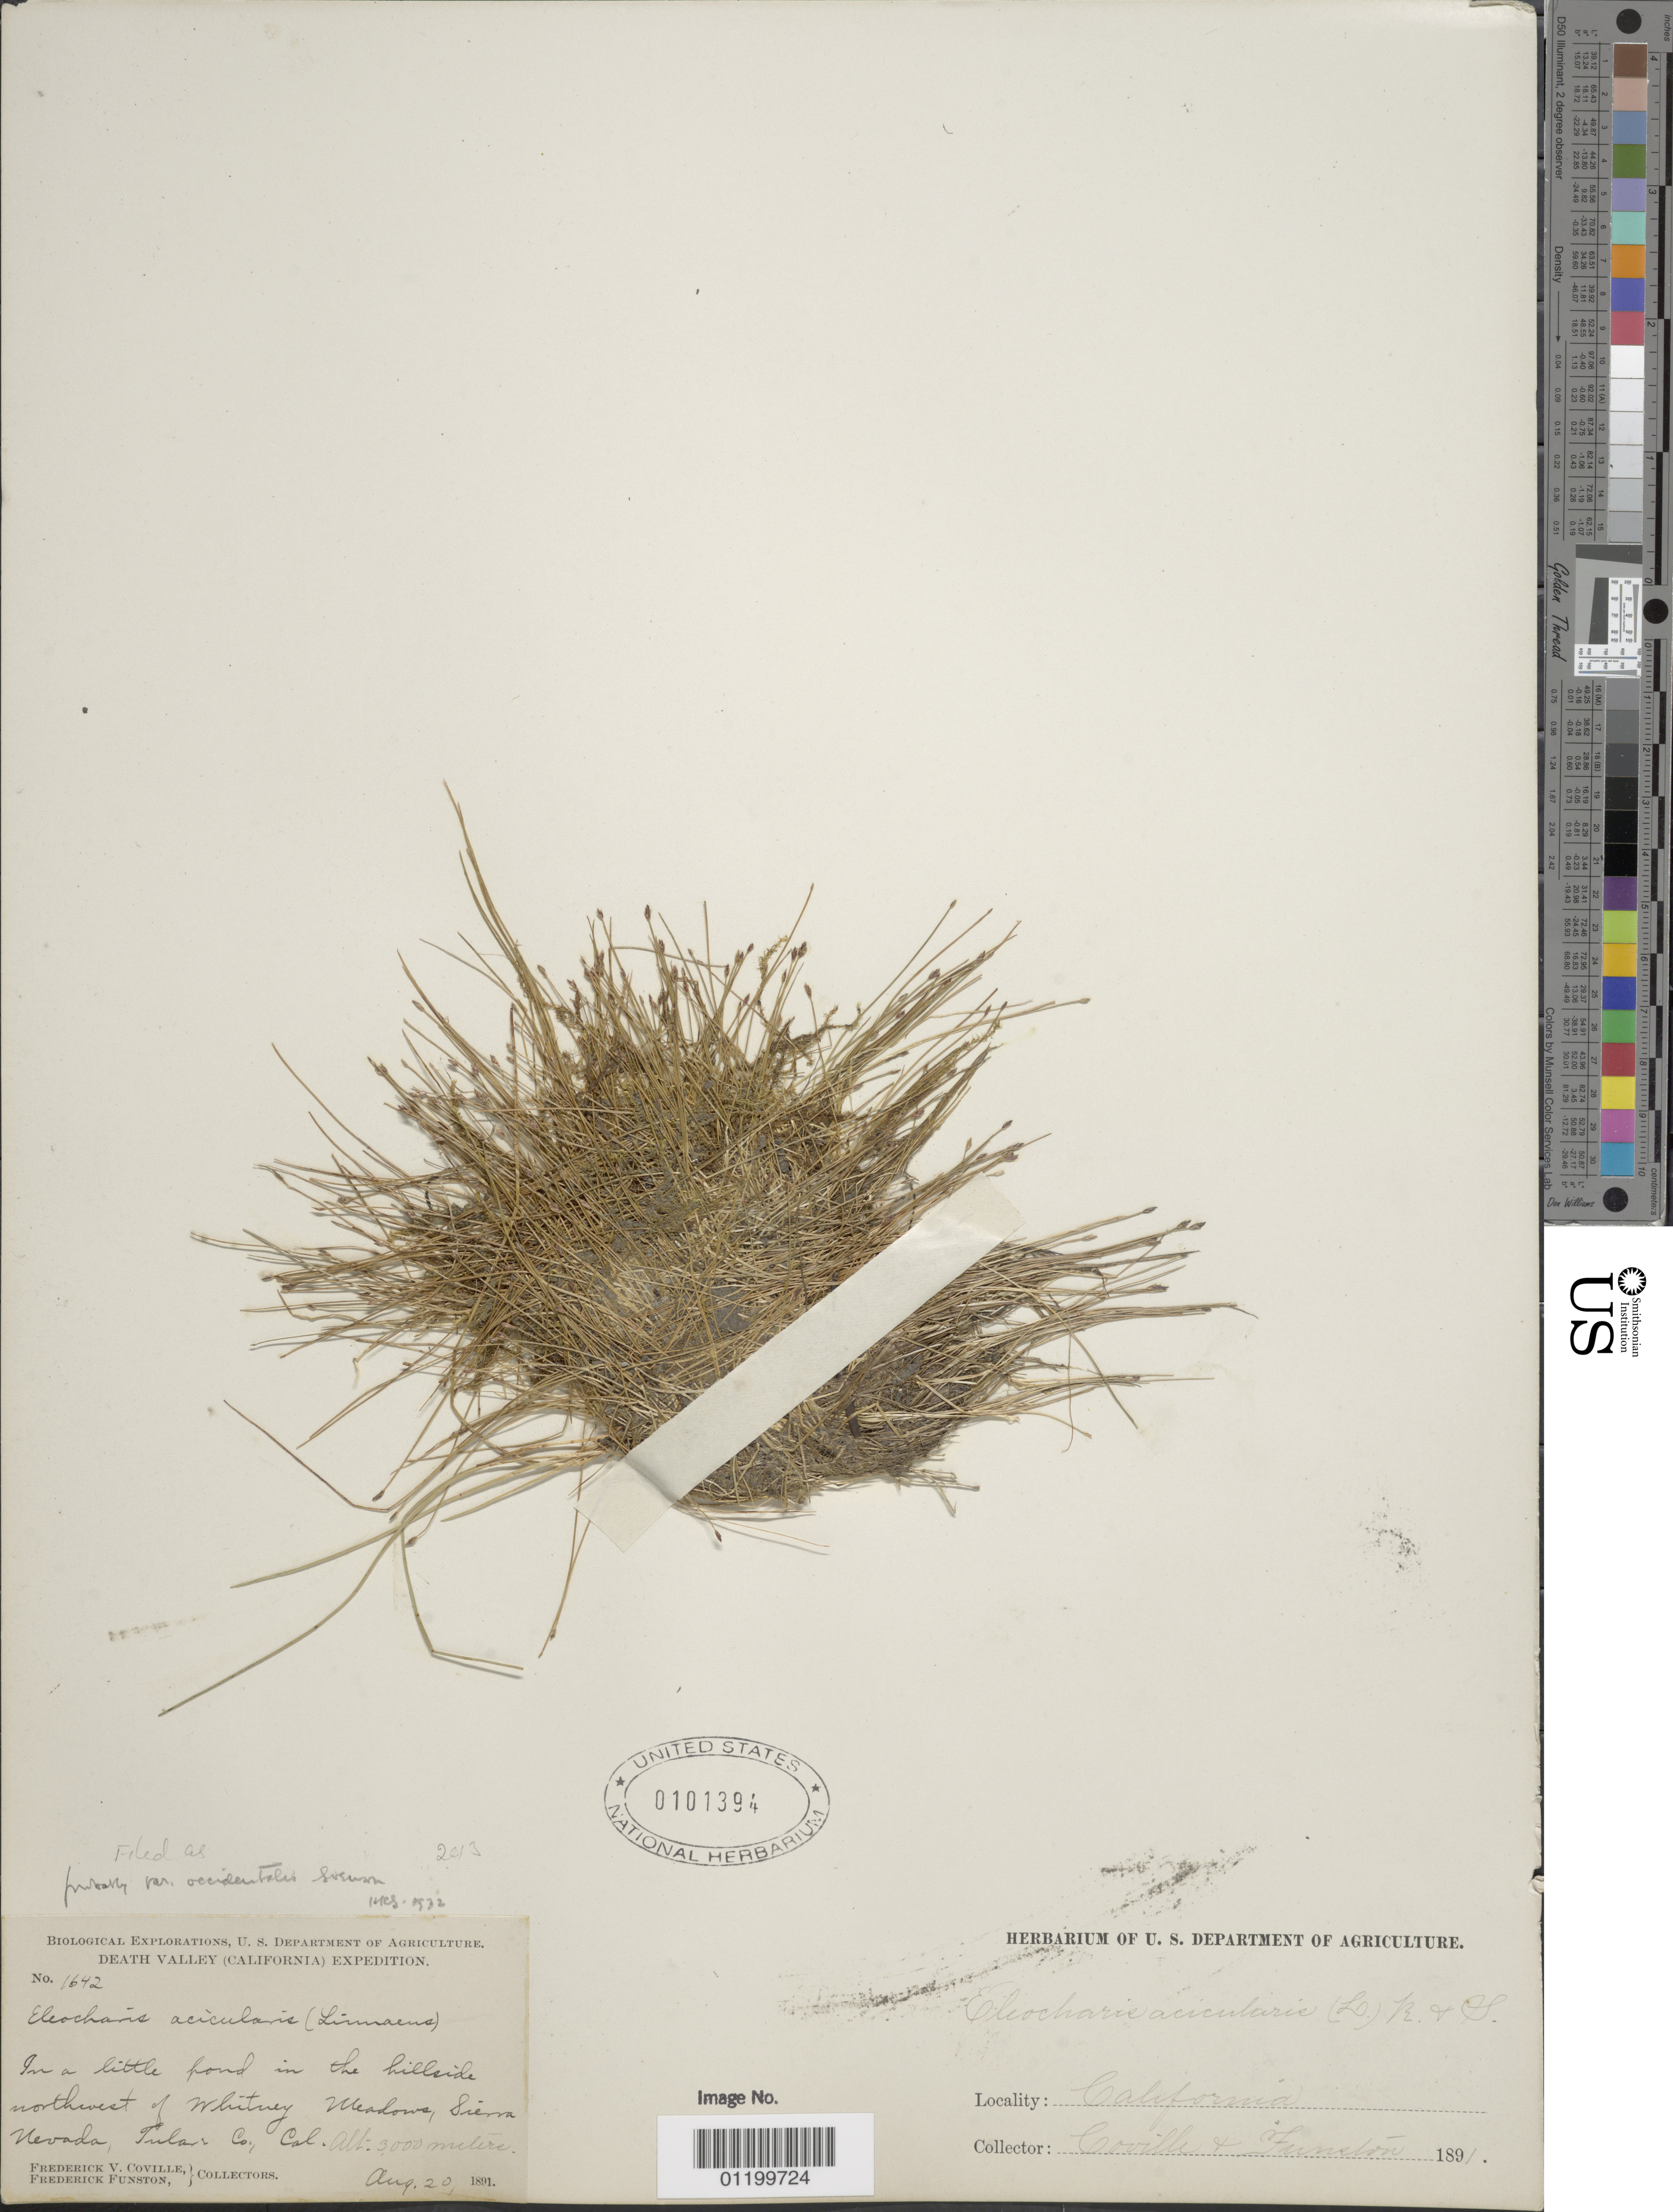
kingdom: Plantae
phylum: Tracheophyta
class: Liliopsida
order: Poales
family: Cyperaceae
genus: Eleocharis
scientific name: Eleocharis acicularis var. occidentalis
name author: Svenson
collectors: F. V. Coville & F. Funston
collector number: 1642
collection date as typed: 20 Aug 1891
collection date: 1891-08-20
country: United States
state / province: California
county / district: Tulare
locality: Northwest of Whitney Meadows, Sierra Nevada..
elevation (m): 3000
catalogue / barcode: US 101394